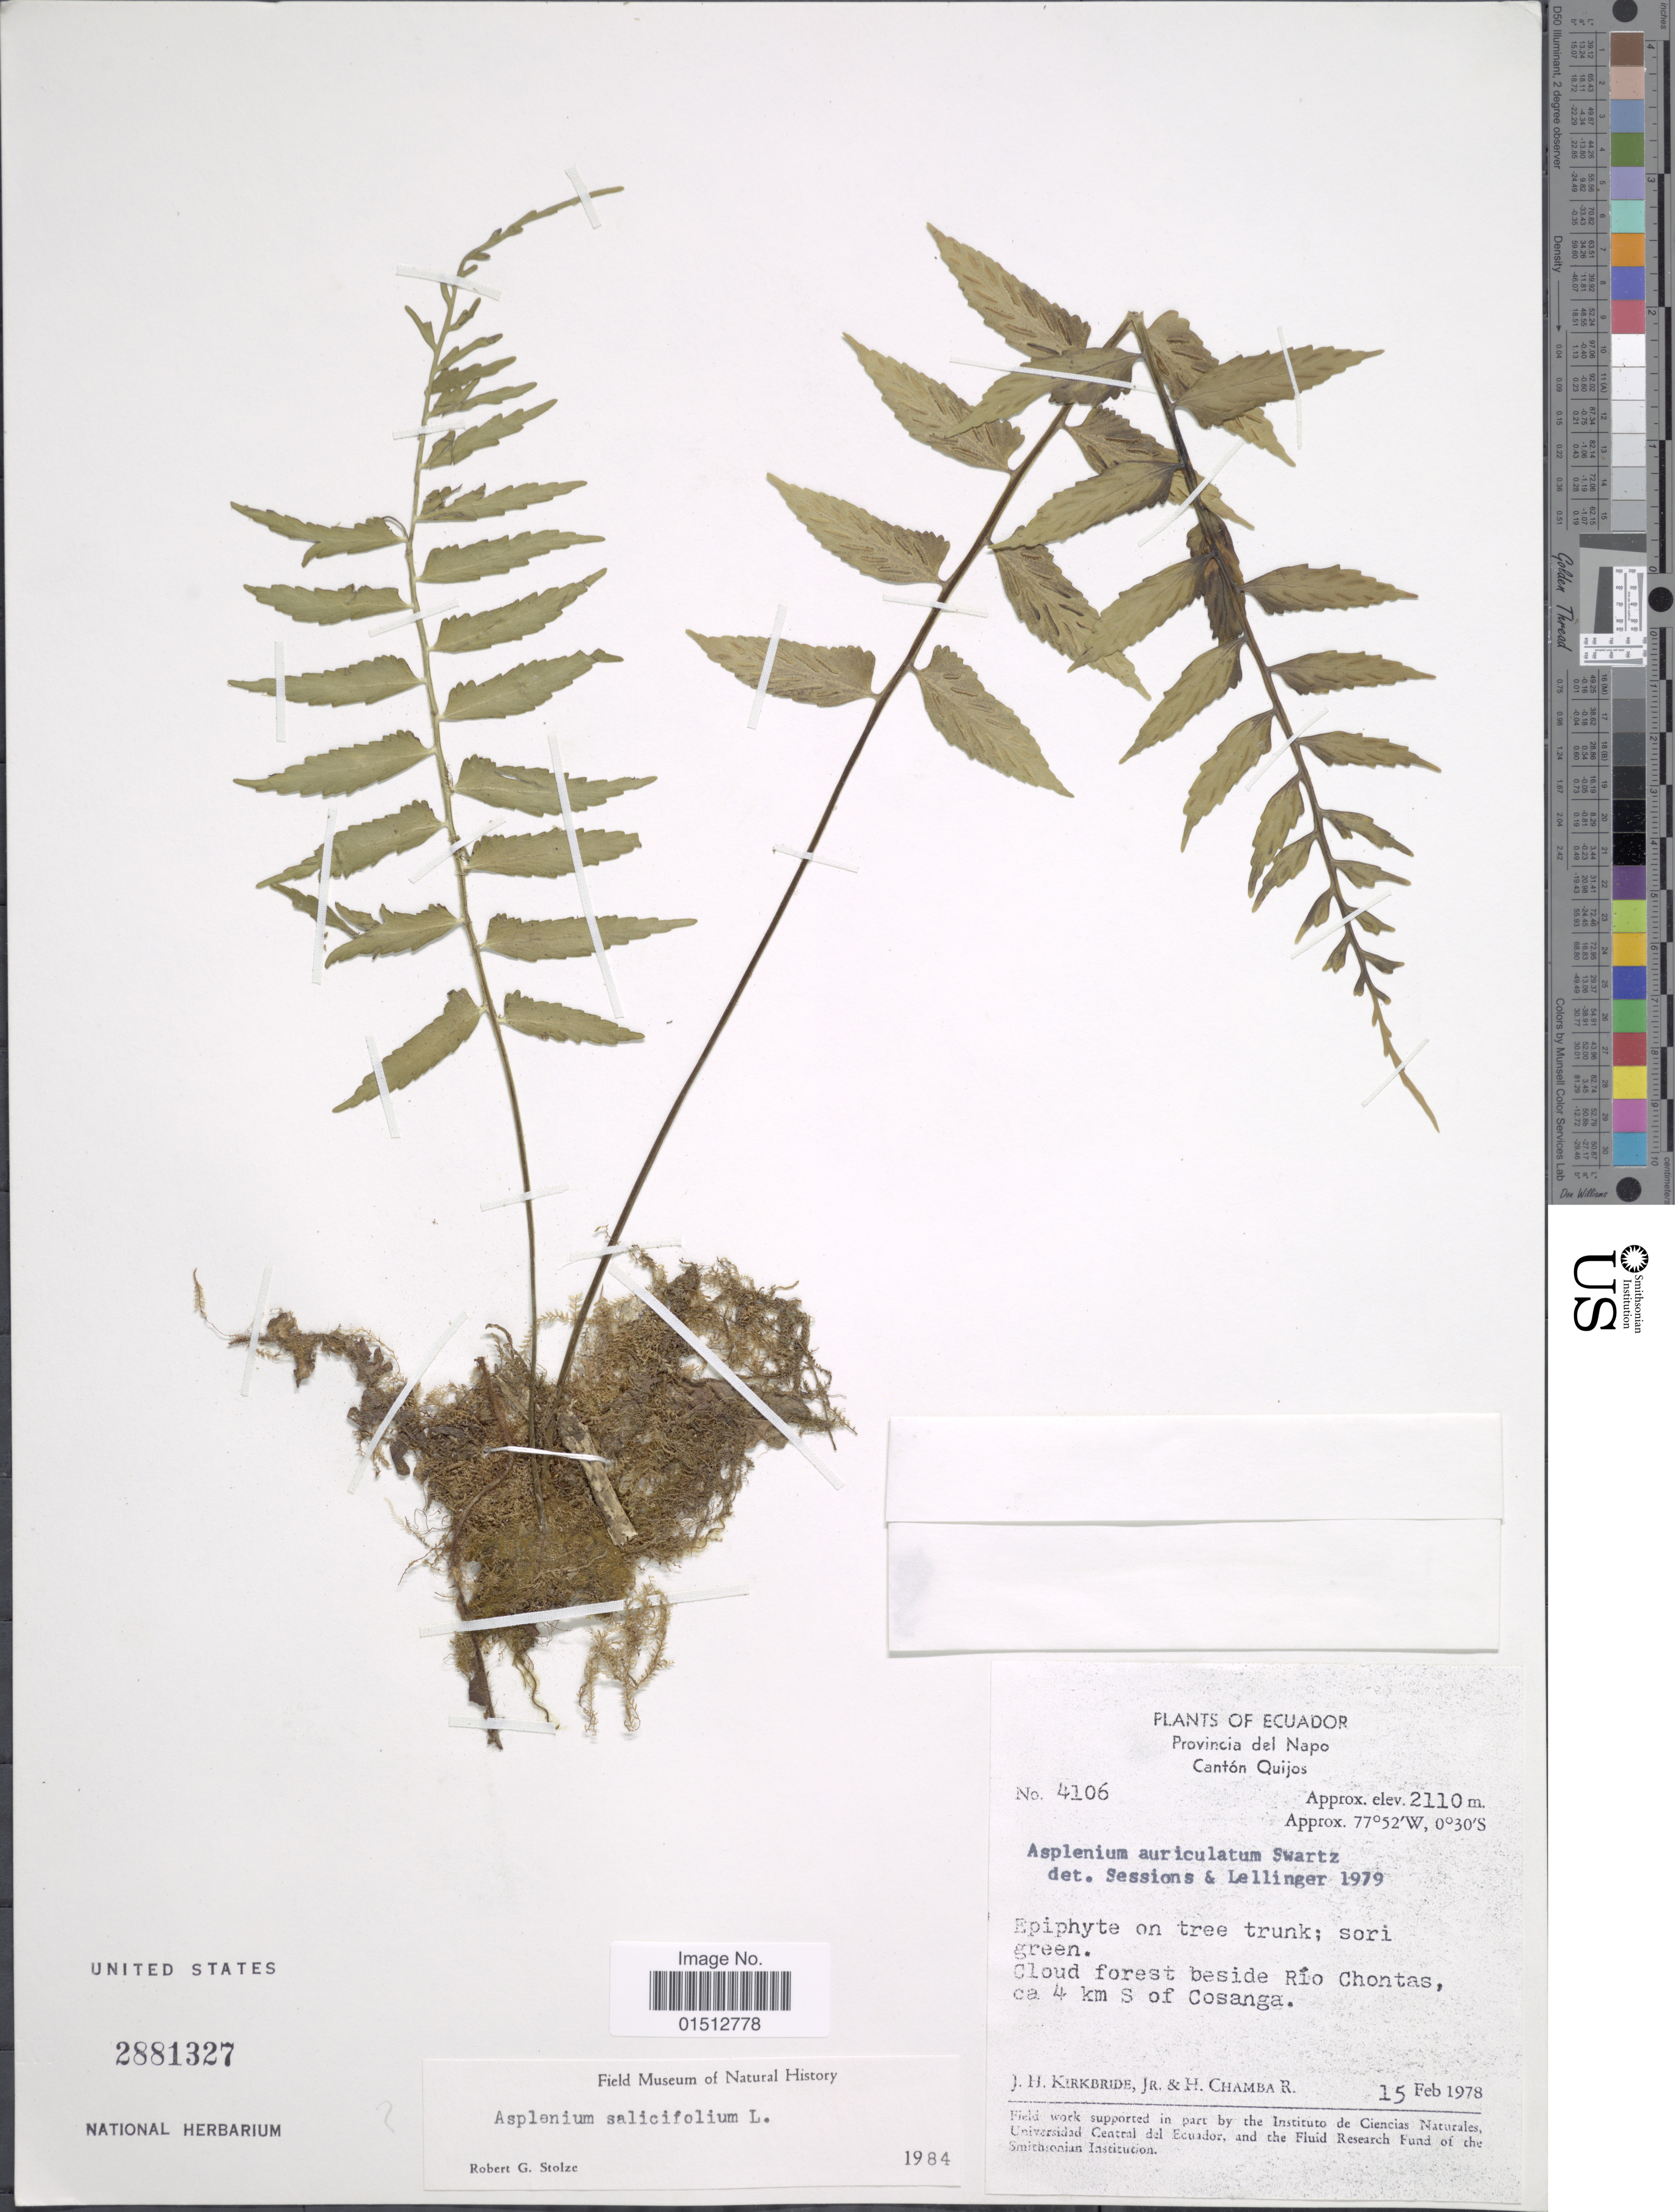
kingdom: Plantae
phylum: Tracheophyta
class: Polypodiopsida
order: Polypodiales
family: Aspleniaceae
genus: Asplenium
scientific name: Asplenium salicifolium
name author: L.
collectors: J. H. Kirkbride & H. Chamba-R.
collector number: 4106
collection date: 1978-02-15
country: Ecuador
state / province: Napo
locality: Ecuador, Provincia del Napo, Canton Quijos. Cloud forest beside Rio Chontas ca 4 km S of Cosanga.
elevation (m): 2110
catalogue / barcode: US 2881327